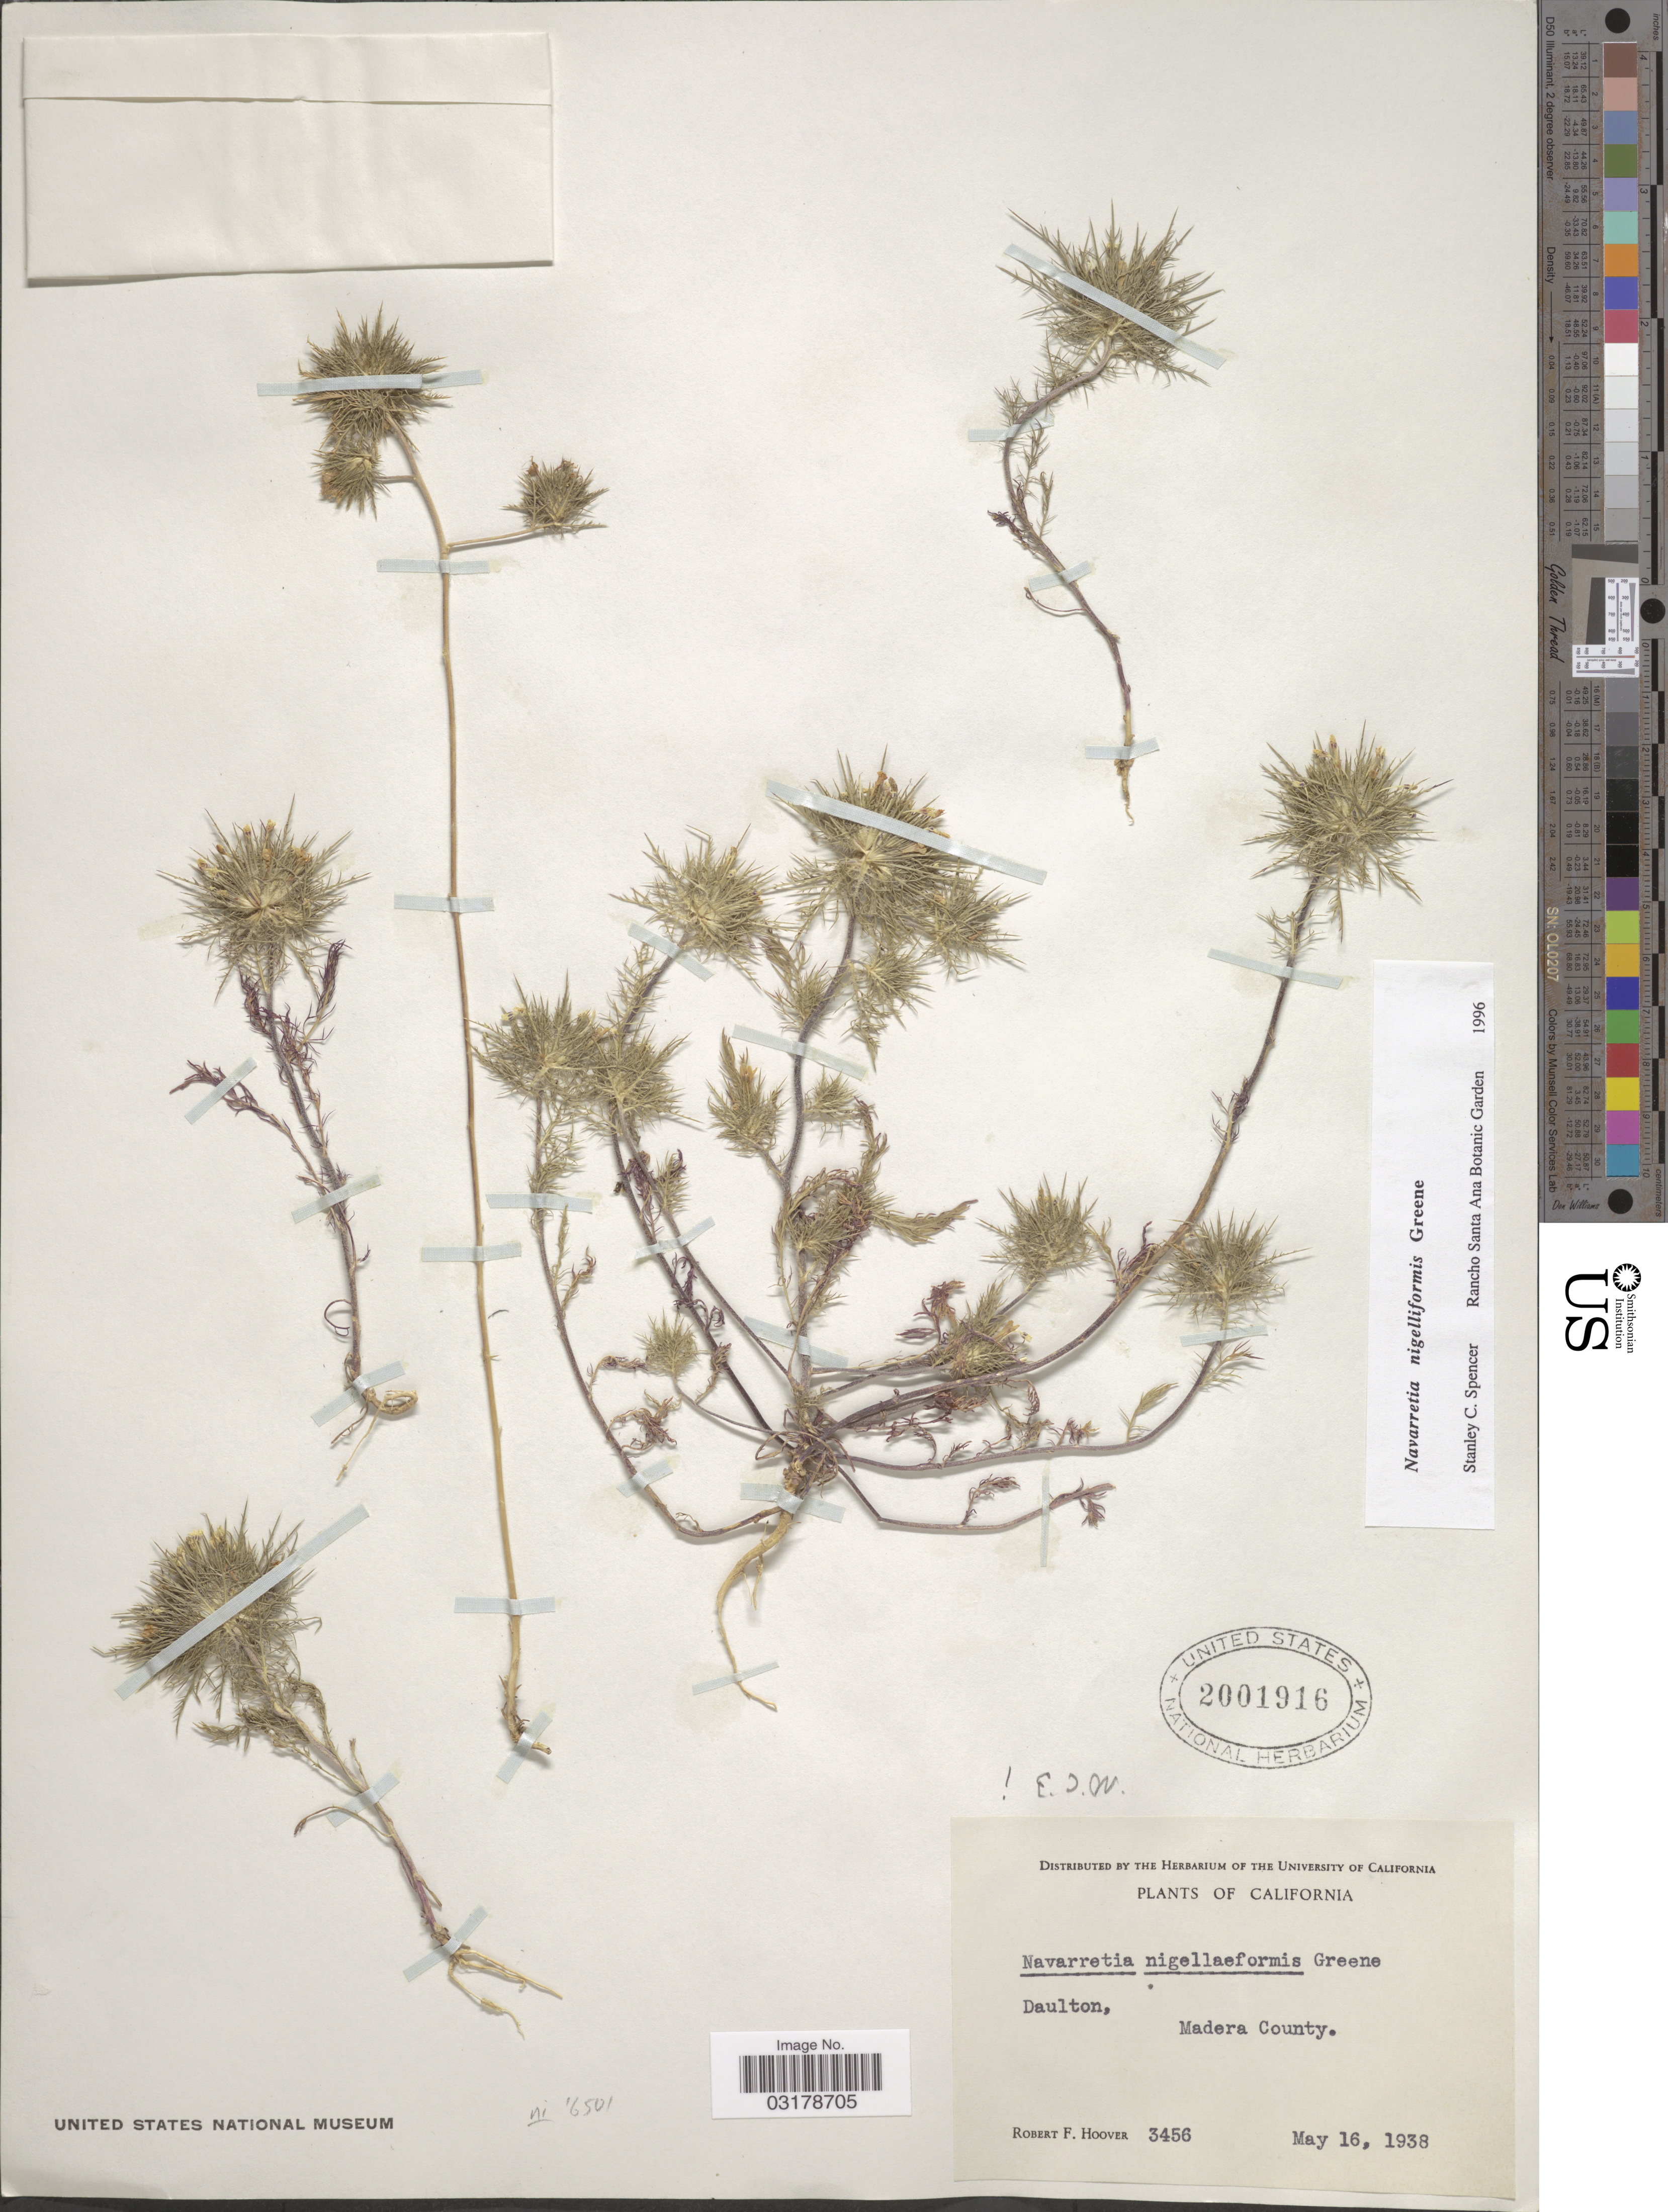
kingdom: Plantae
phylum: Tracheophyta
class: Magnoliopsida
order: Ericales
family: Polemoniaceae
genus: Navarretia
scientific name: Navarretia nigelliformis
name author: Greene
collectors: R. F. Hoover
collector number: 3456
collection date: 1938-05-16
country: United States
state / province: California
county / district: Madera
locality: Daulton, Madera County.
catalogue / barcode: US 2001916